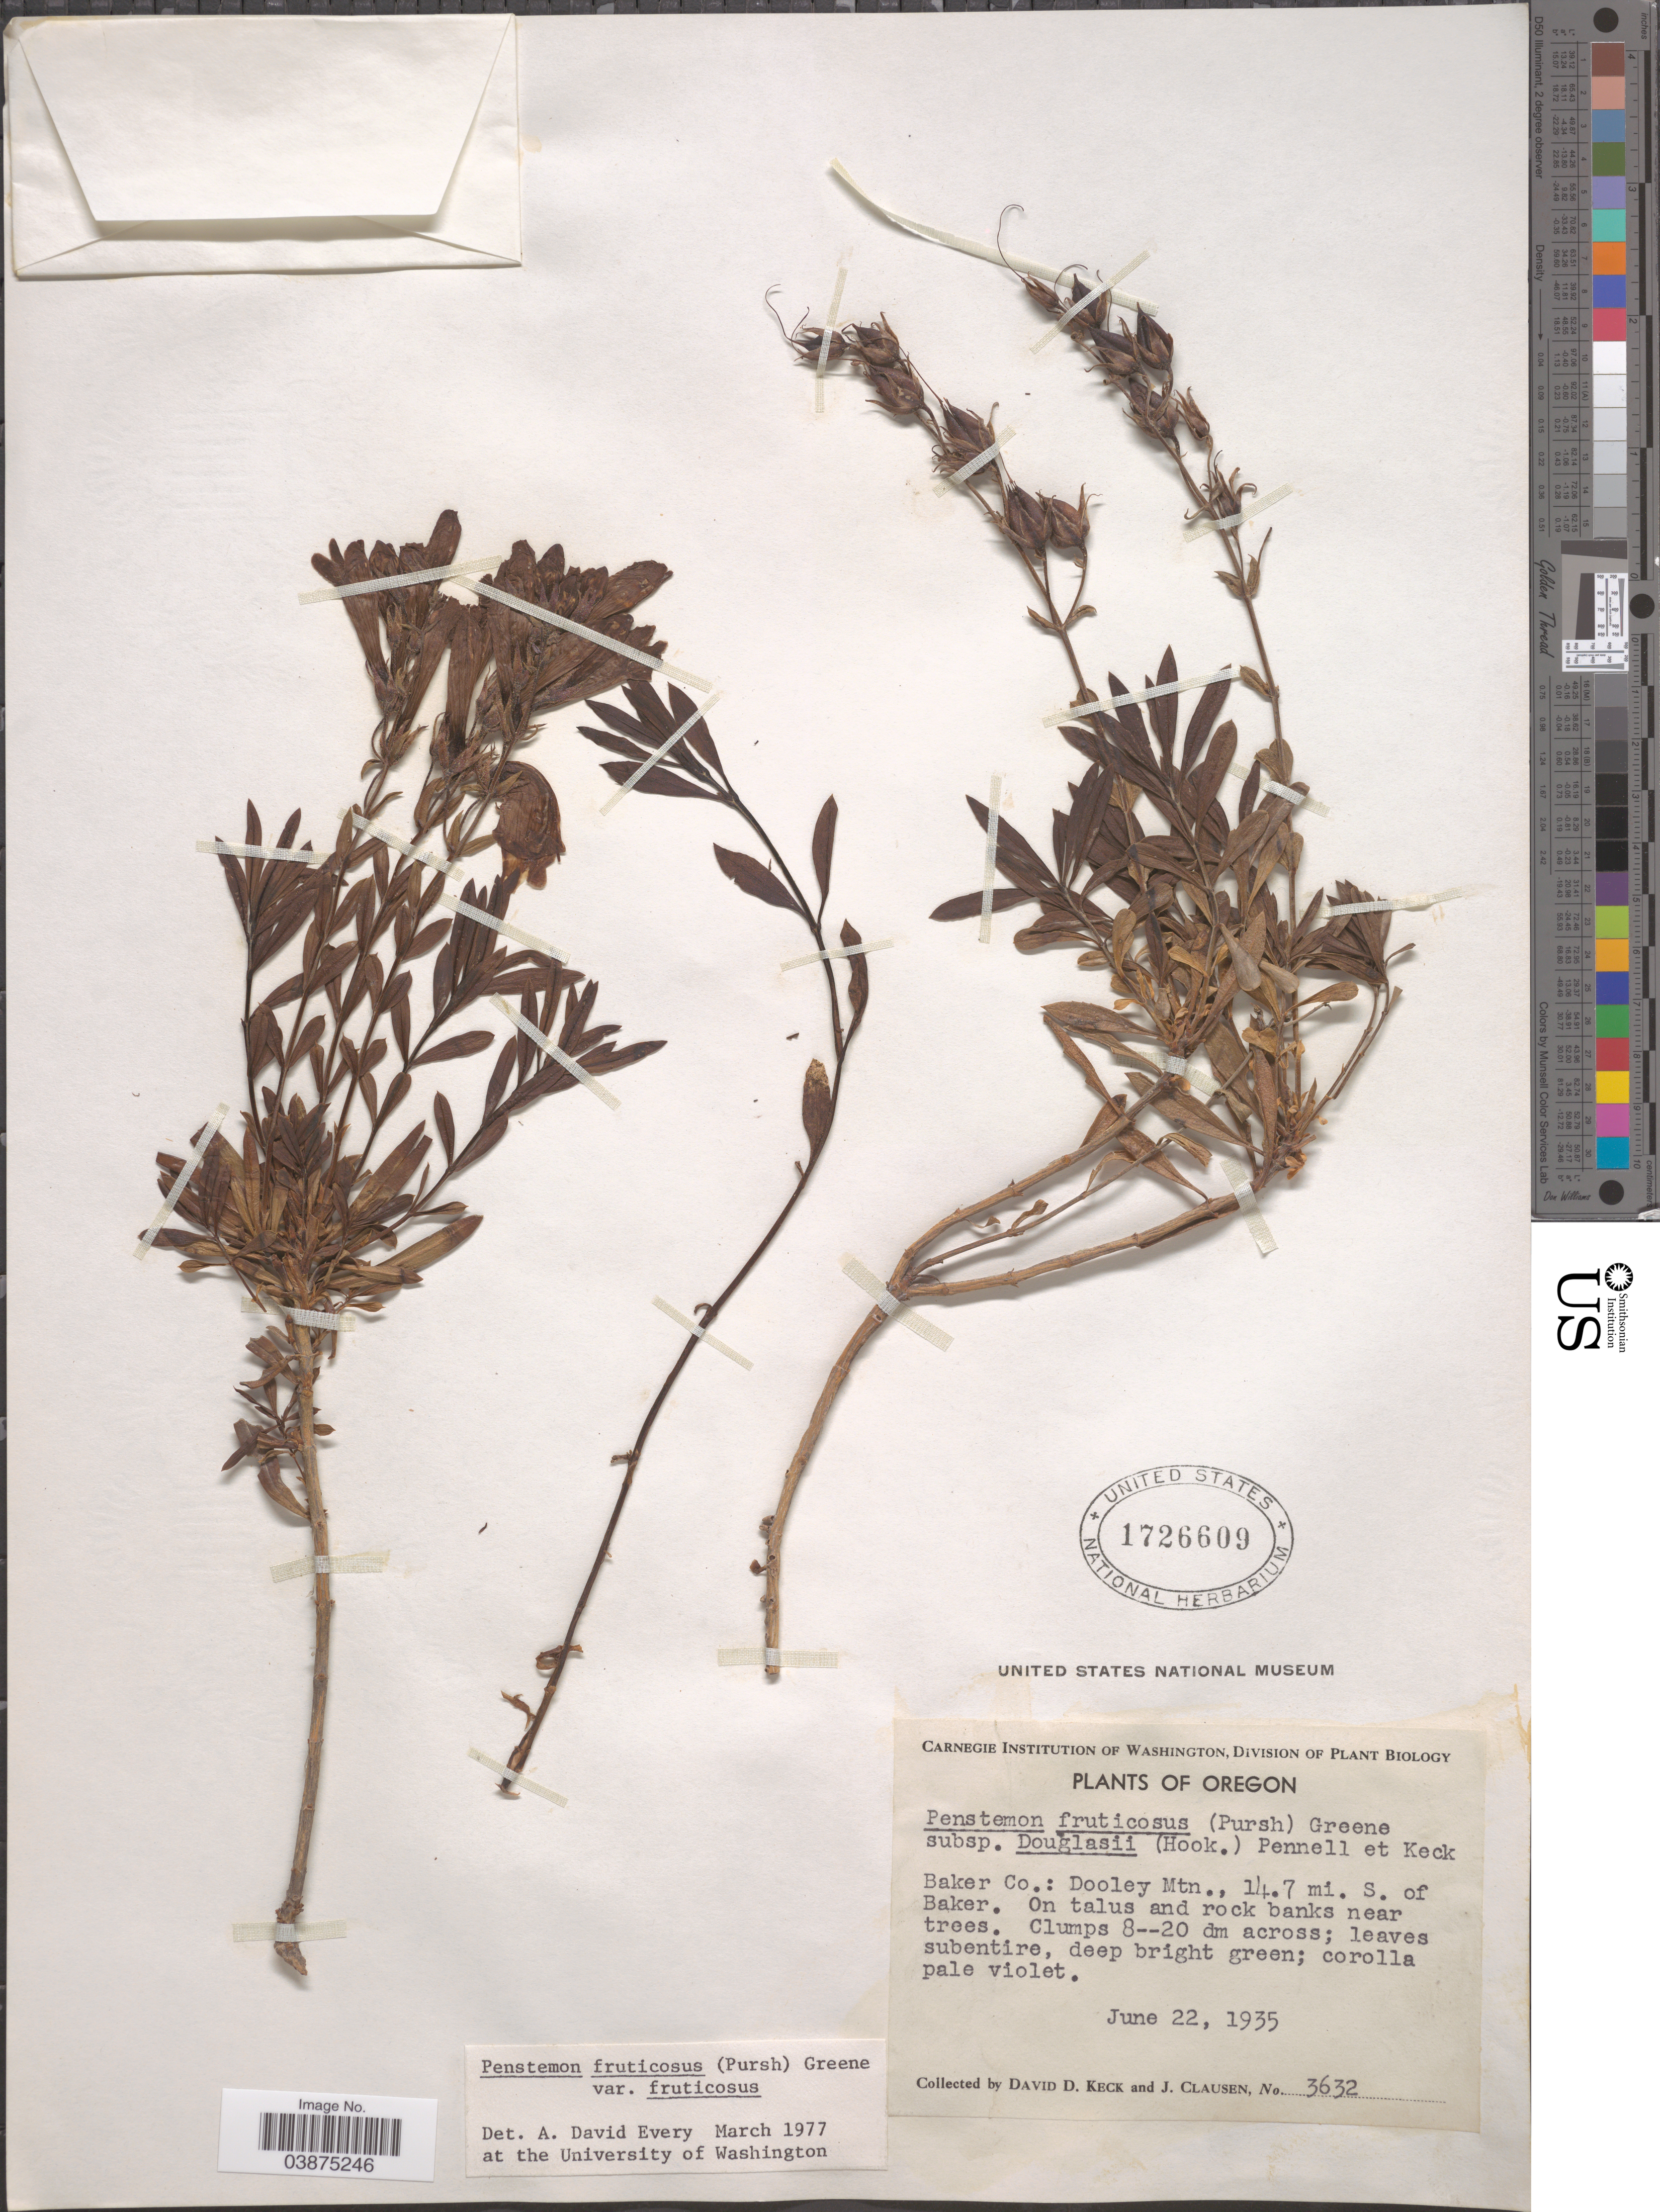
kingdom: Plantae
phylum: Tracheophyta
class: Magnoliopsida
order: Lamiales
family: Plantaginaceae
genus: Penstemon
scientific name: Penstemon fruticosus var. fruticosus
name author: (Pursh) Greene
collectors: D. D. Keck & J. Clausen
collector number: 3632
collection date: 1935-06-22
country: United States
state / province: Oregon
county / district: Baker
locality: Dooley Mtn., 14.7 mi. S. of Baker.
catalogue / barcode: US 1726609